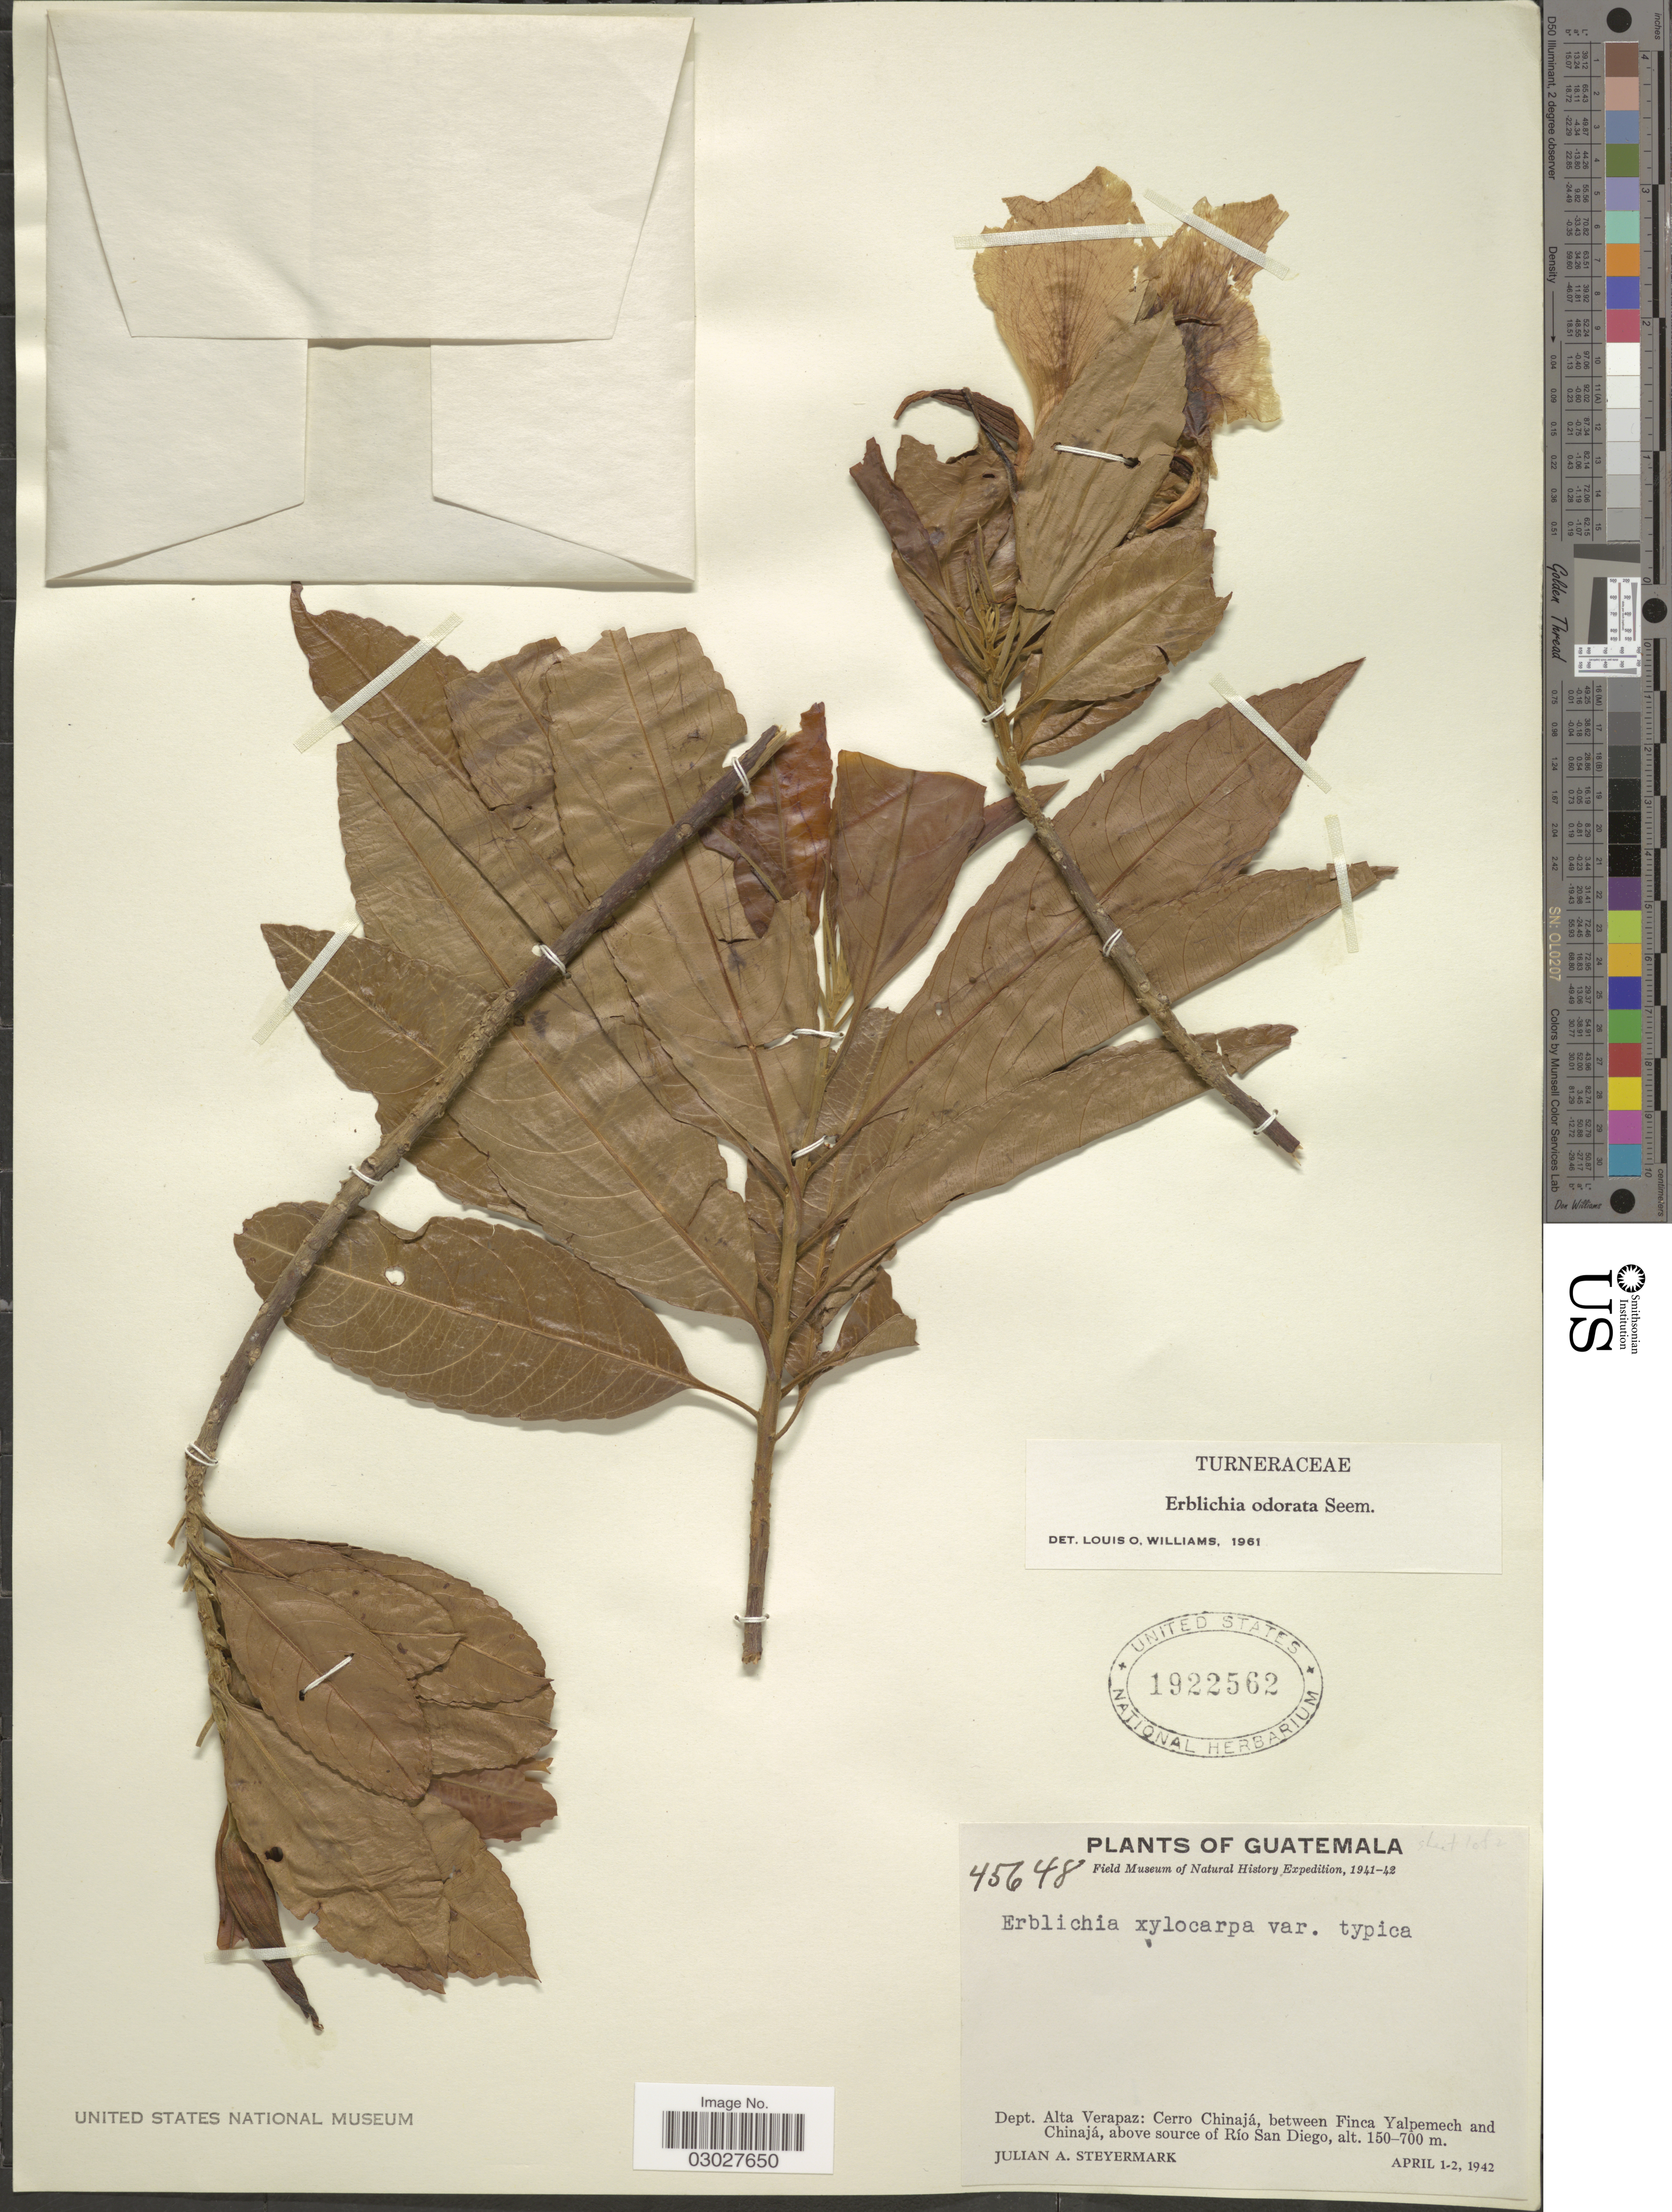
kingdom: Plantae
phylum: Tracheophyta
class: Magnoliopsida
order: Malpighiales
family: Turneraceae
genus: Erblichia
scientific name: Erblichia odorata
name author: Seem.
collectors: J. Steyermark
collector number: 45648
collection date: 1942-04-01/1942-04-02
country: Guatemala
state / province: Alta Verapaz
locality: Dept. Alta Verapaz: Cerro Chinajá, between Finca Yalpemech and Chinajá, above source of Río San Diego.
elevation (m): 150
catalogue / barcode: US 1922562